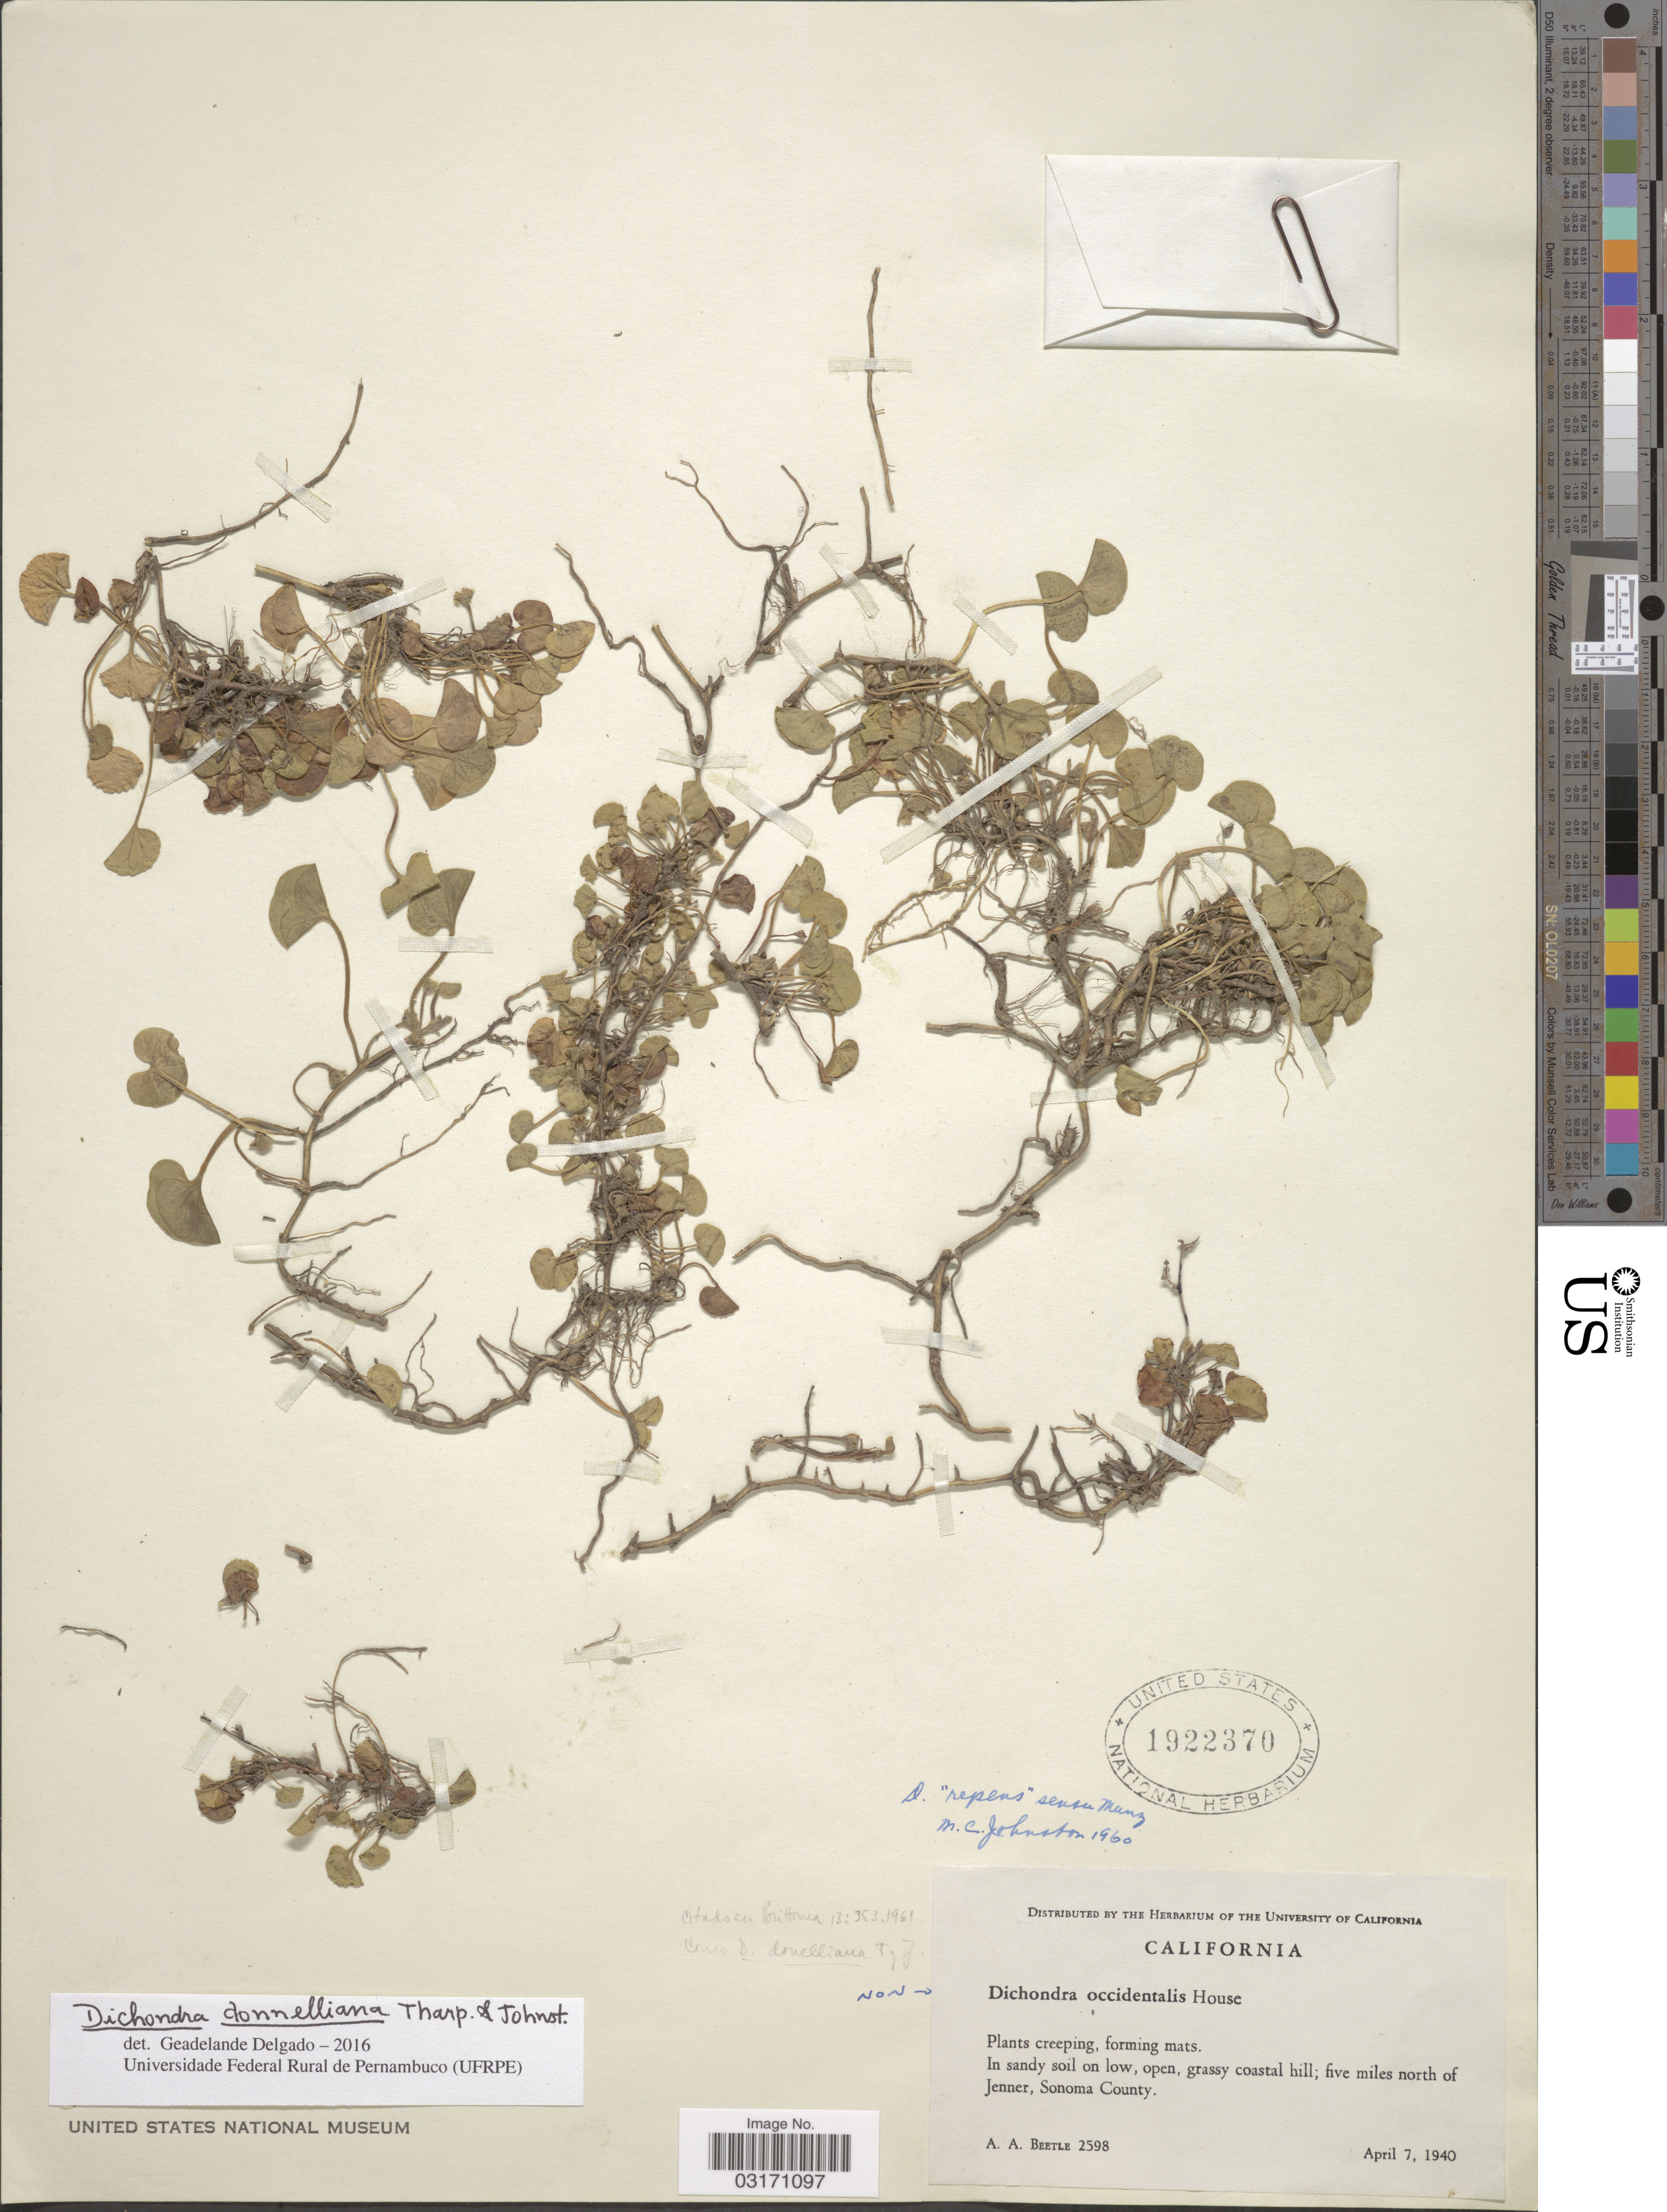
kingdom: Plantae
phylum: Tracheophyta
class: Magnoliopsida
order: Solanales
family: Convolvulaceae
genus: Dichondra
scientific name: Dichondra donelliana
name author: Tharp & M.C. Johnst.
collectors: A. A. Beetle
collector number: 2598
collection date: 1940-04-07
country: United States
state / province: California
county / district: Sonoma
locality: Five miles north of Jenner, Sonoma County.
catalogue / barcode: US 1922370